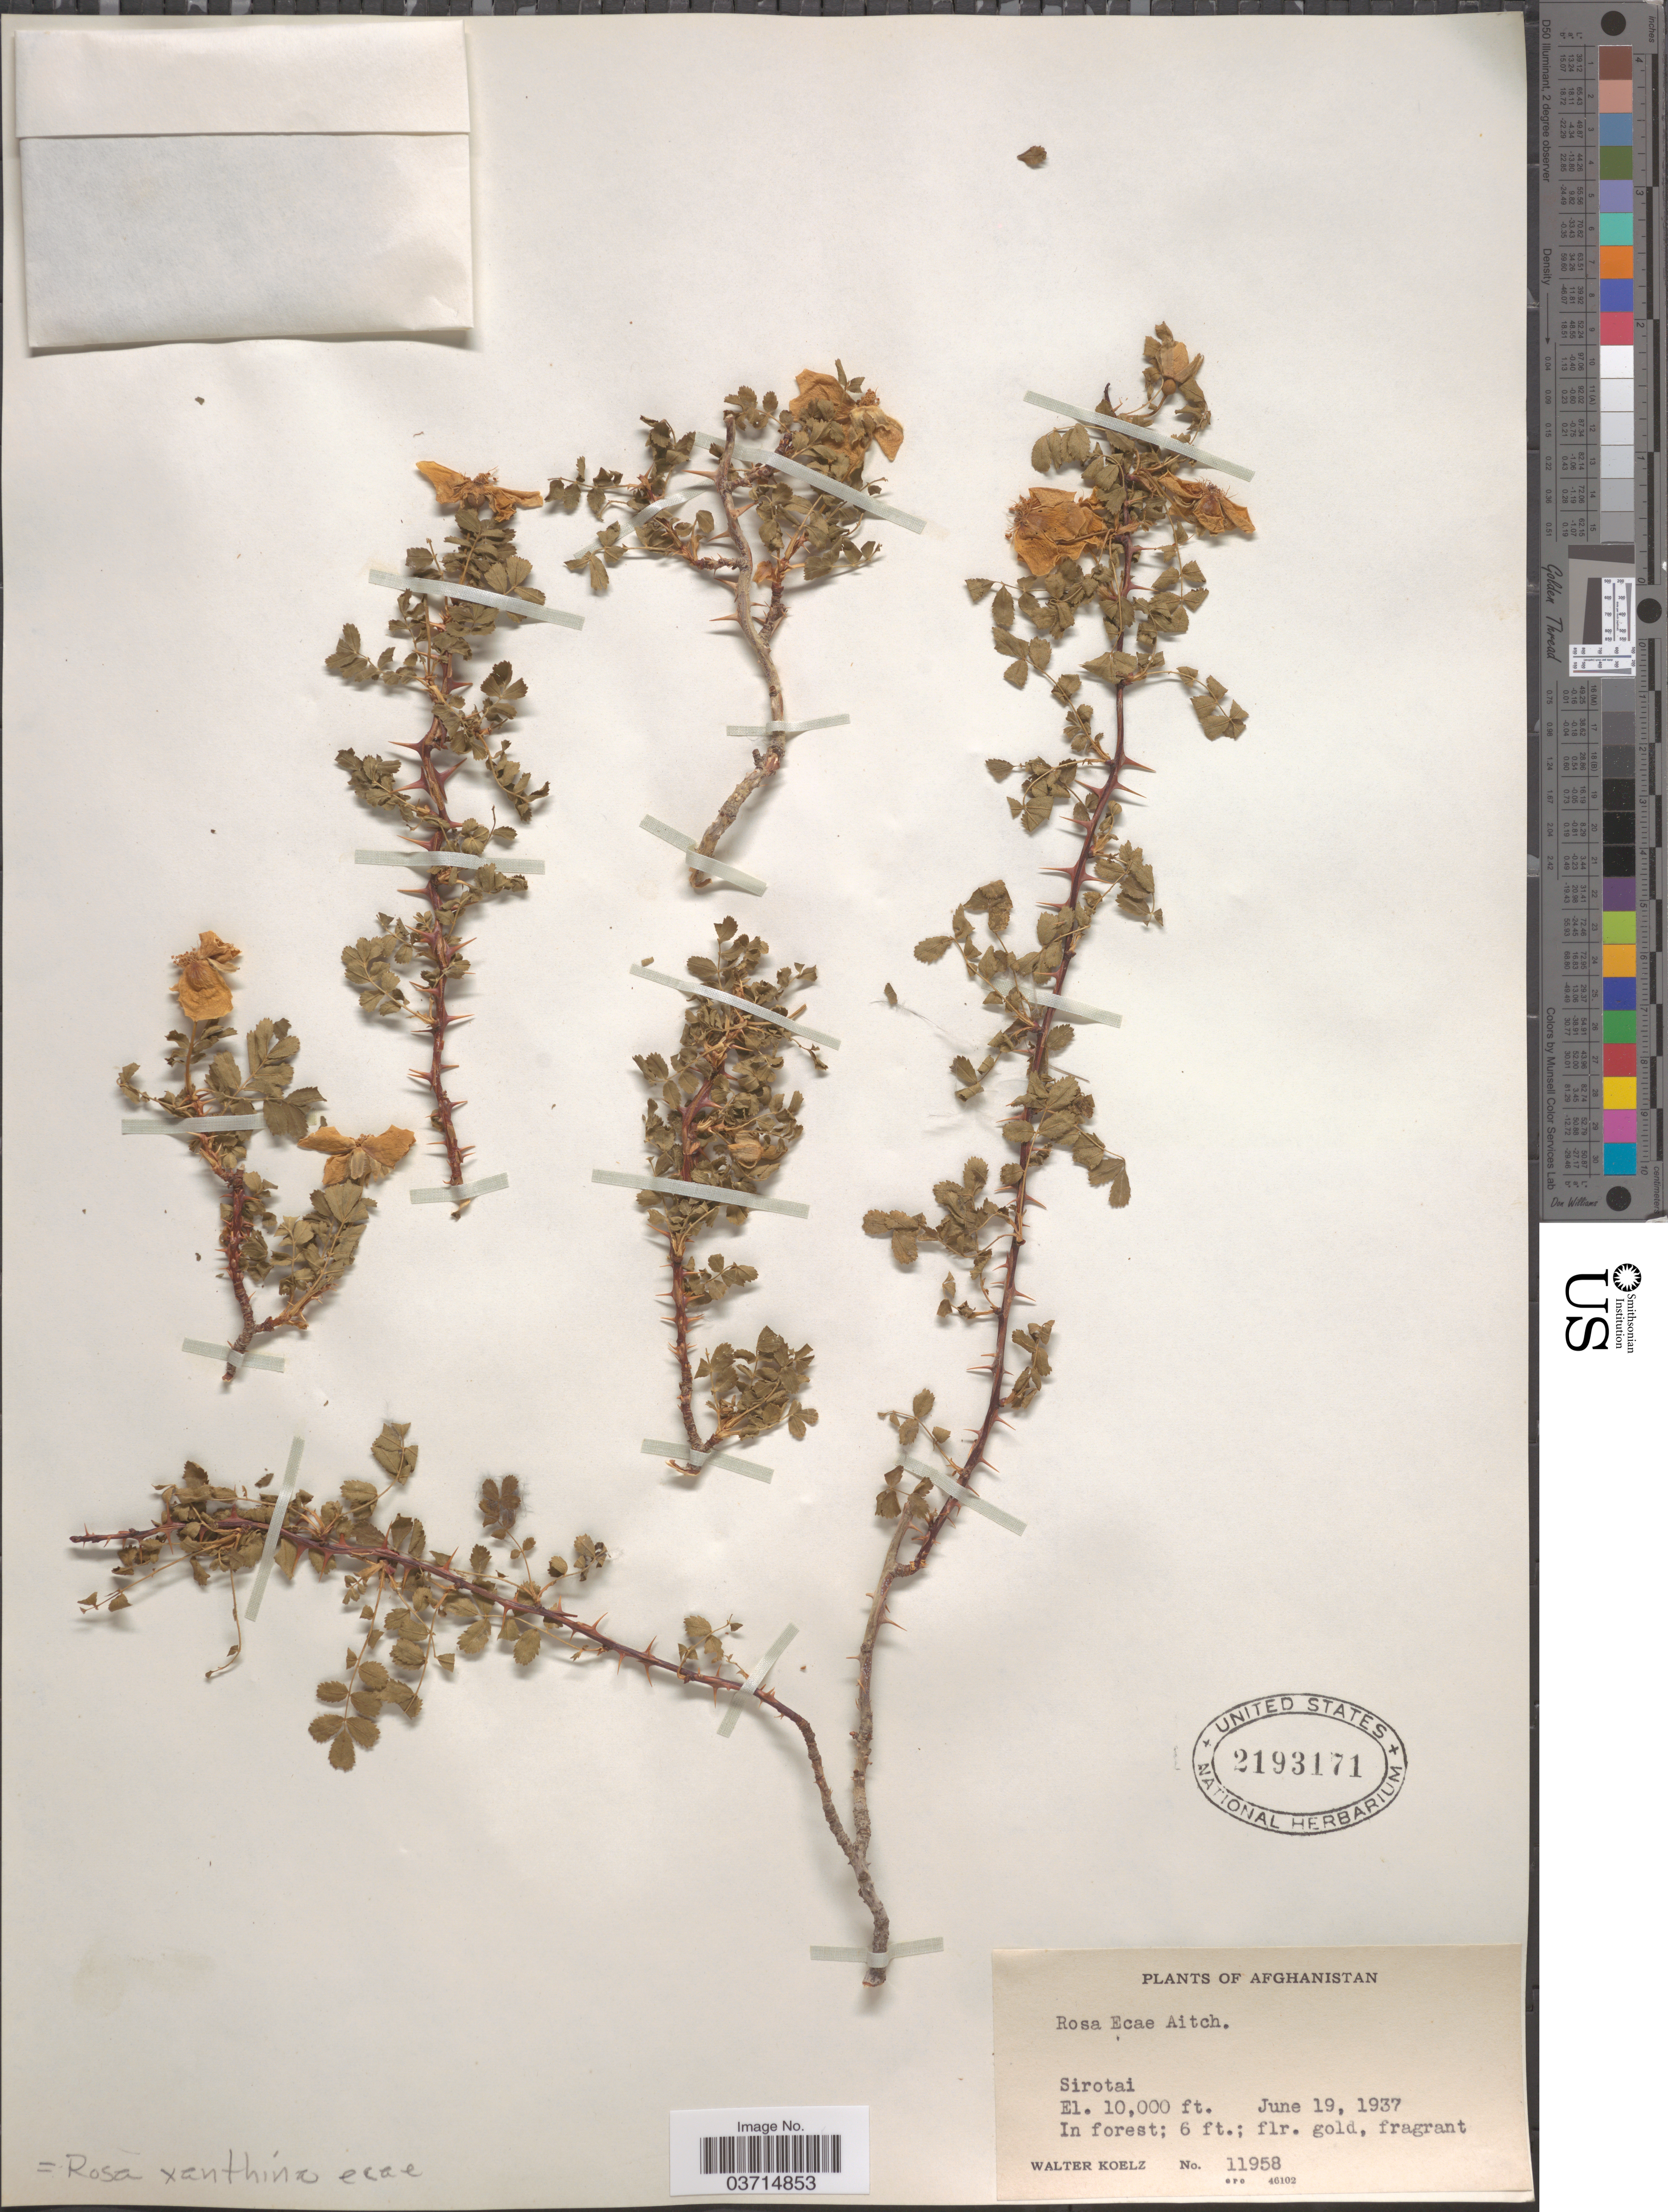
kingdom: Plantae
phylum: Tracheophyta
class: Magnoliopsida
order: Rosales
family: Rosaceae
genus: Rosa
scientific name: Rosa xanthina f. hugonis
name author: (Hemsl.) A.V.Roberts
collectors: W. N. Koelz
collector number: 11958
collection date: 1937-06-19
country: Afghanistan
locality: Sirotai.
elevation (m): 3048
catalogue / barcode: US 2193171